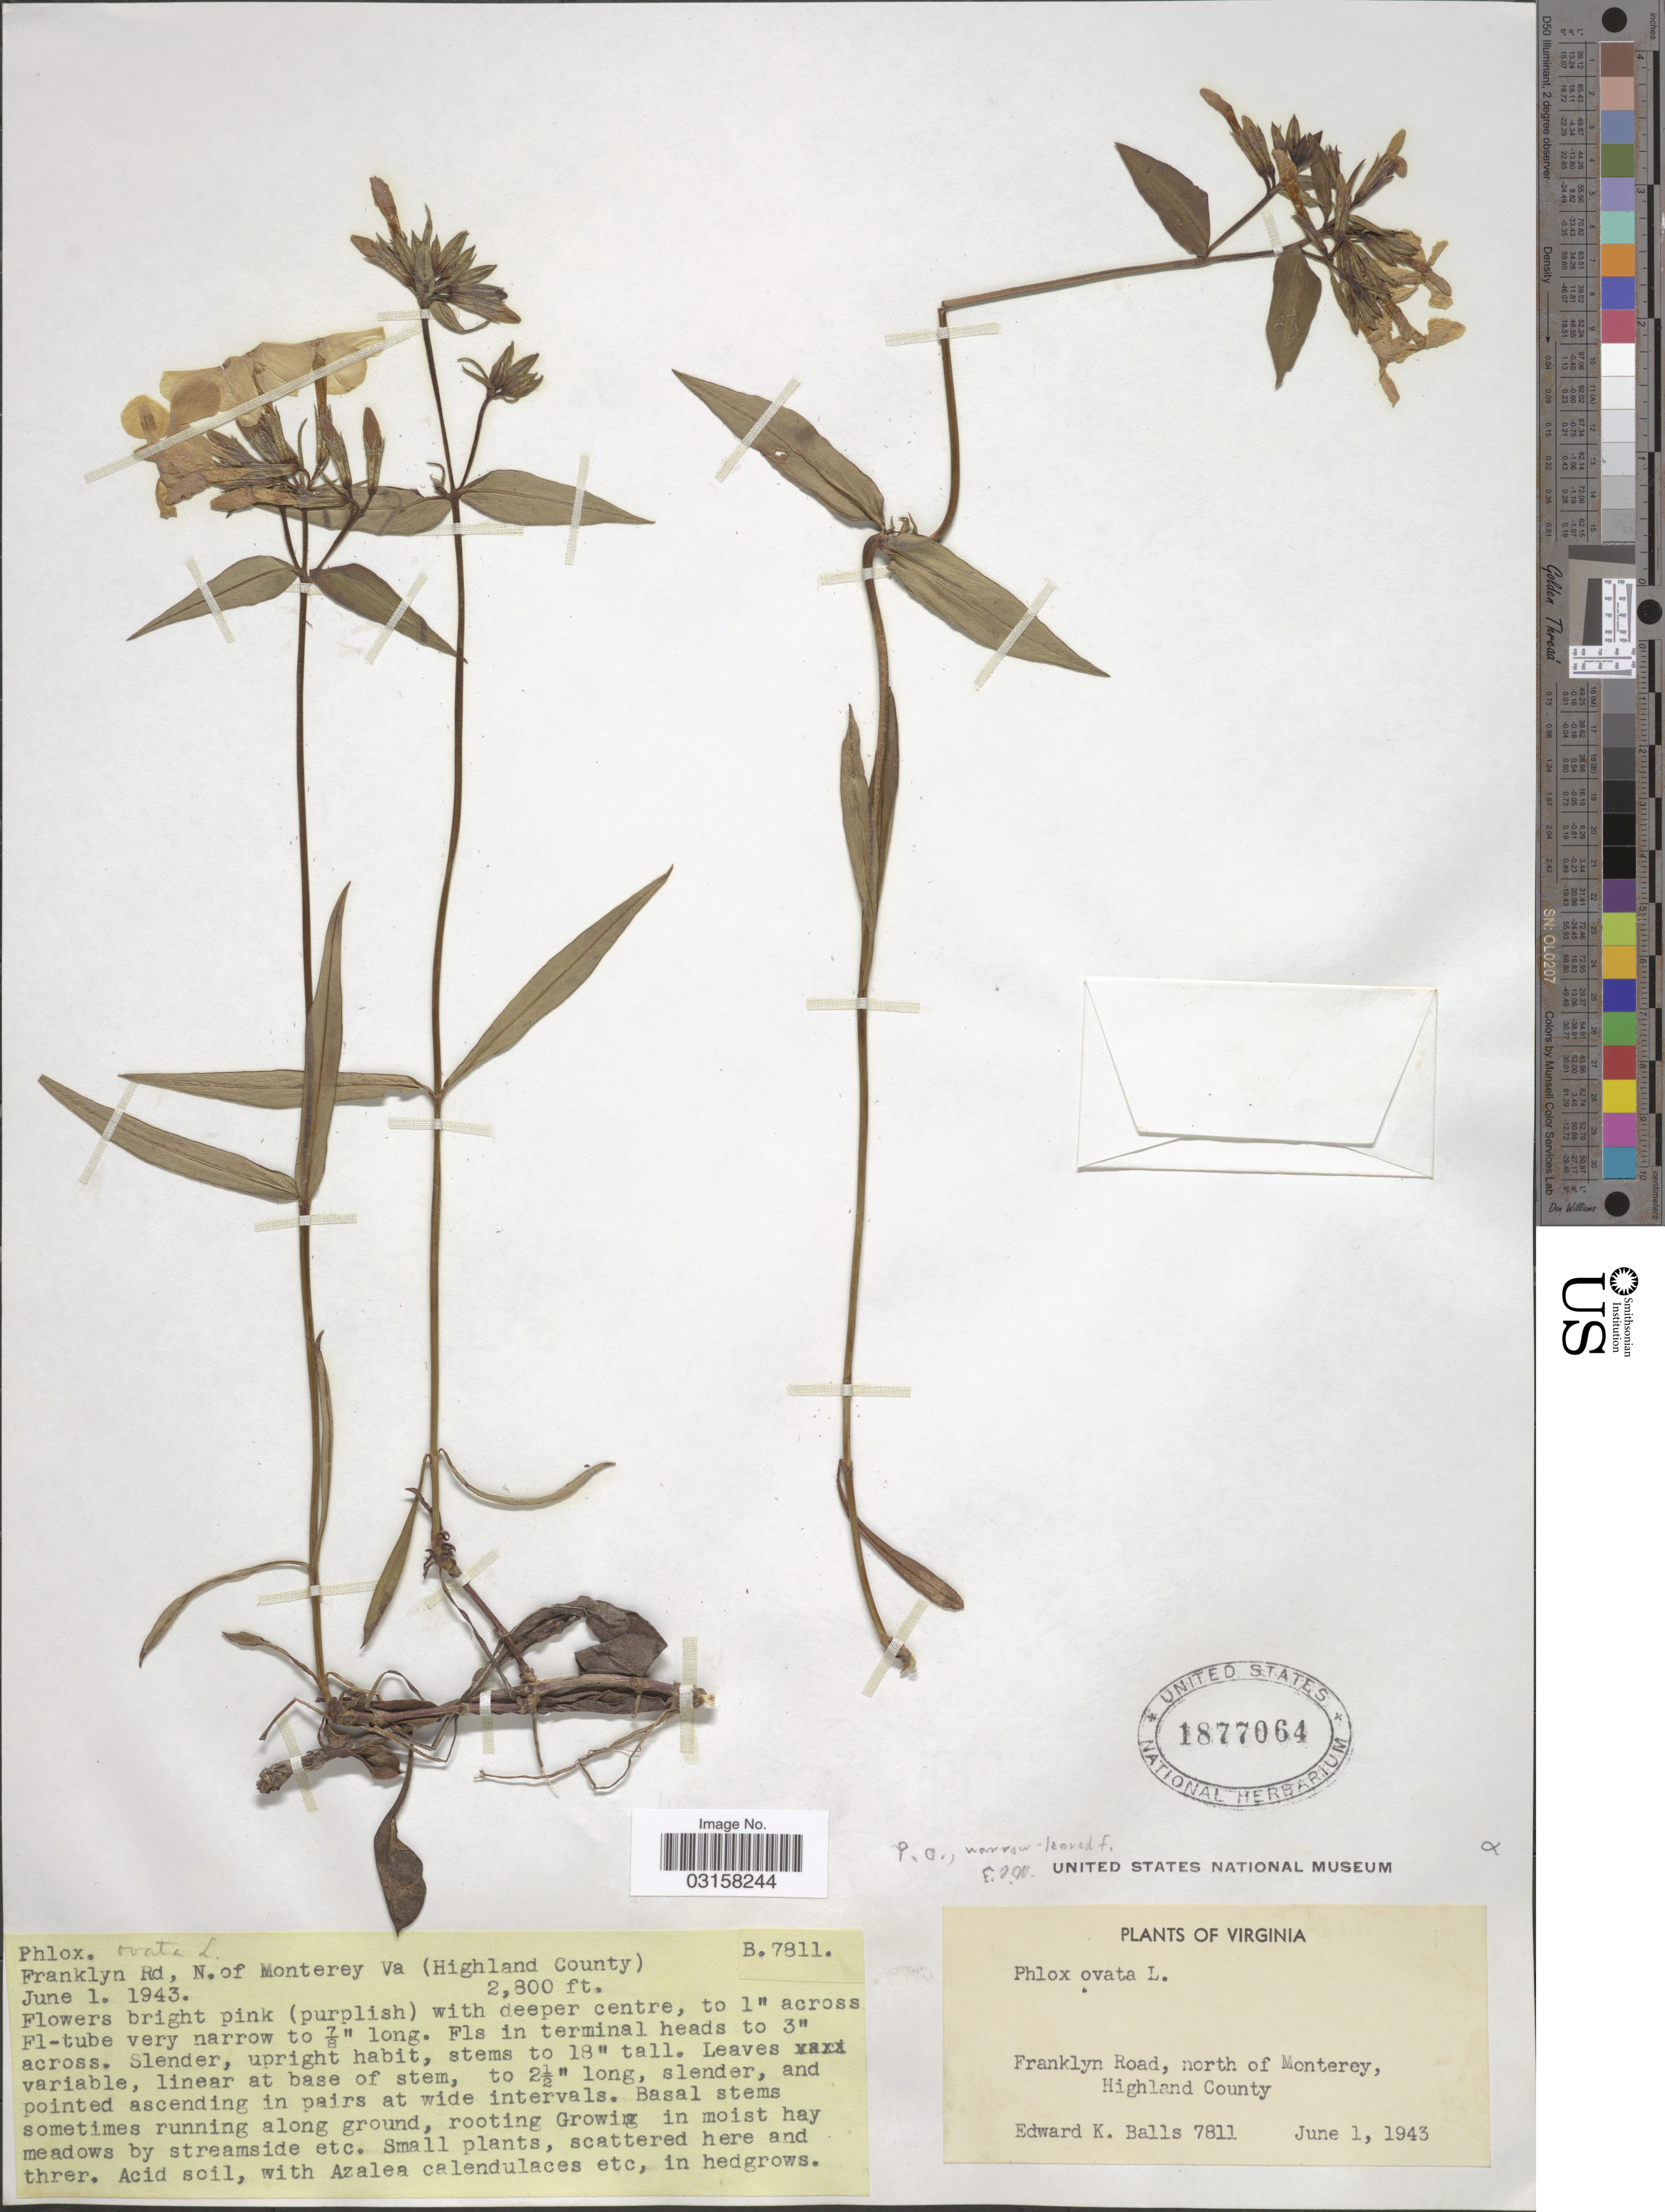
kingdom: Plantae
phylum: Tracheophyta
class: Magnoliopsida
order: Ericales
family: Polemoniaceae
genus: Phlox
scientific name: Phlox ovata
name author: L.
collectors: E. K. Balls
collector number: B.7811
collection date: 1943-06-01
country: United States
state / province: Virginia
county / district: Highland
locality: Franklyn Road, north of Monterey, Highland County.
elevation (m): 853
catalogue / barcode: US 1877064